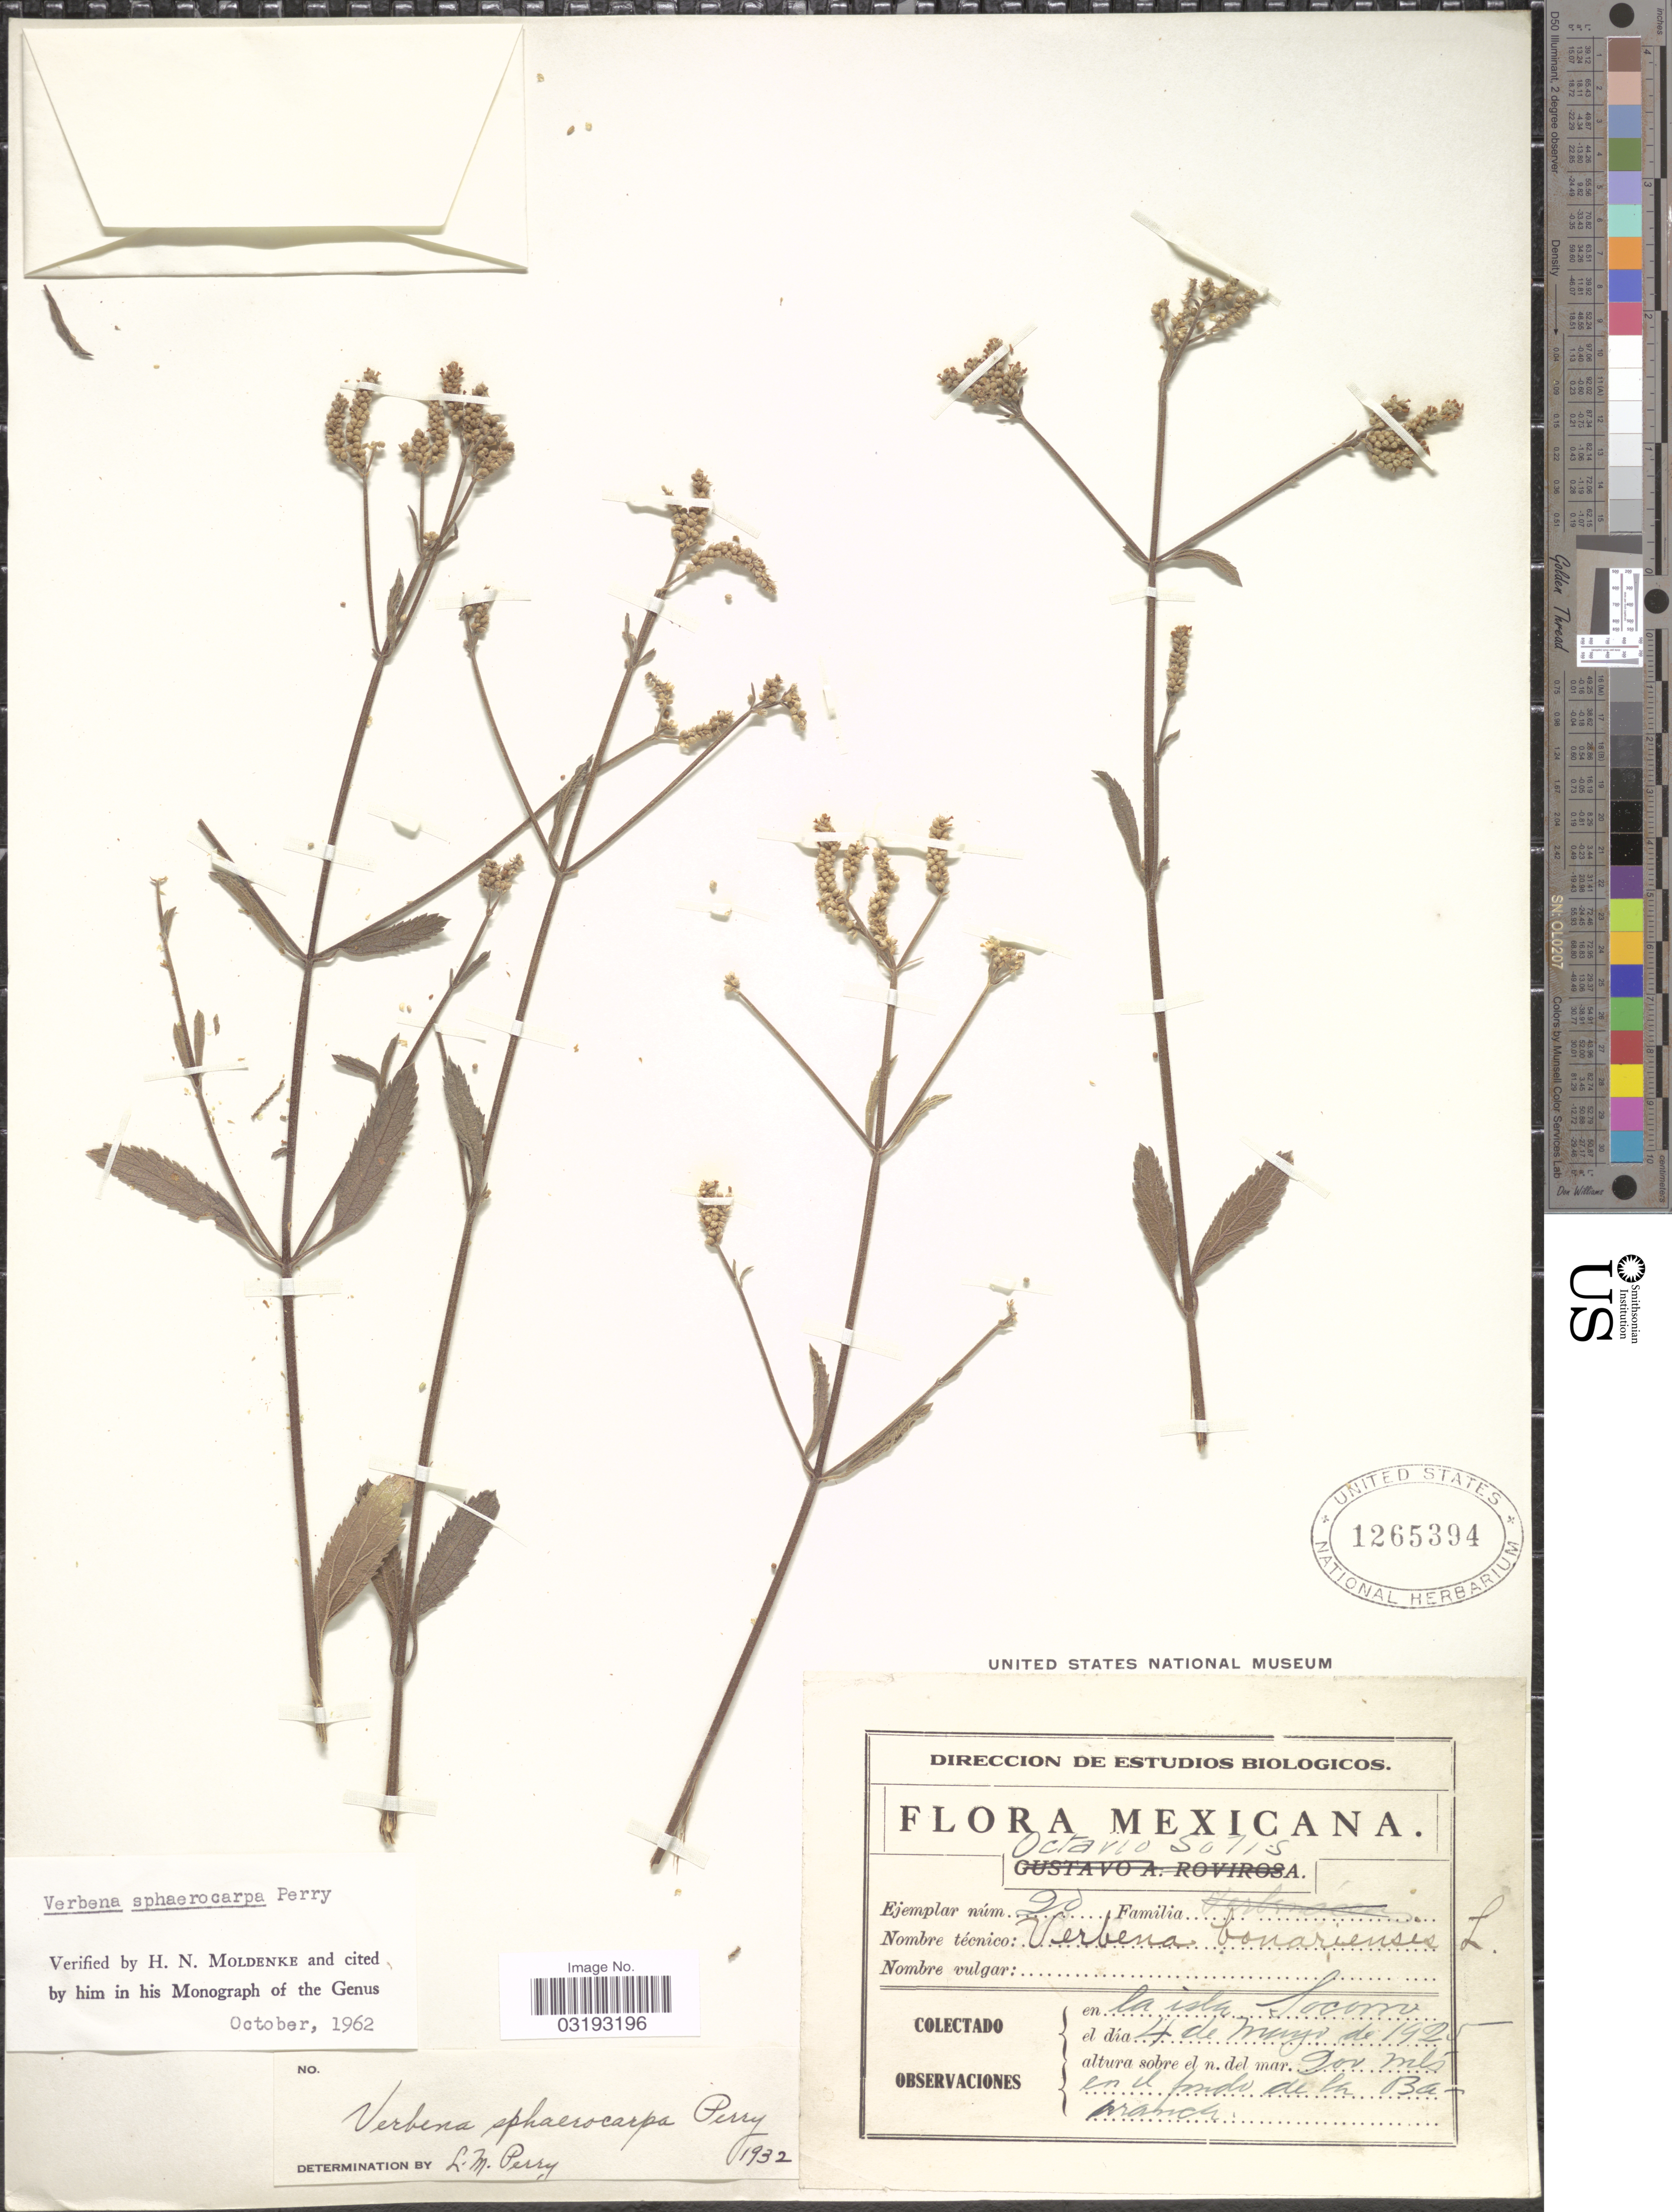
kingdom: Plantae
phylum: Tracheophyta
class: Magnoliopsida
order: Lamiales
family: Verbenaceae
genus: Verbena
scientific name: Verbena sphaerocarpa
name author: L.M. Perry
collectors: O. Solis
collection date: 1925-05-04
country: Mexico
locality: La isla Socorro.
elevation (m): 200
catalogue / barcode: US 1265394